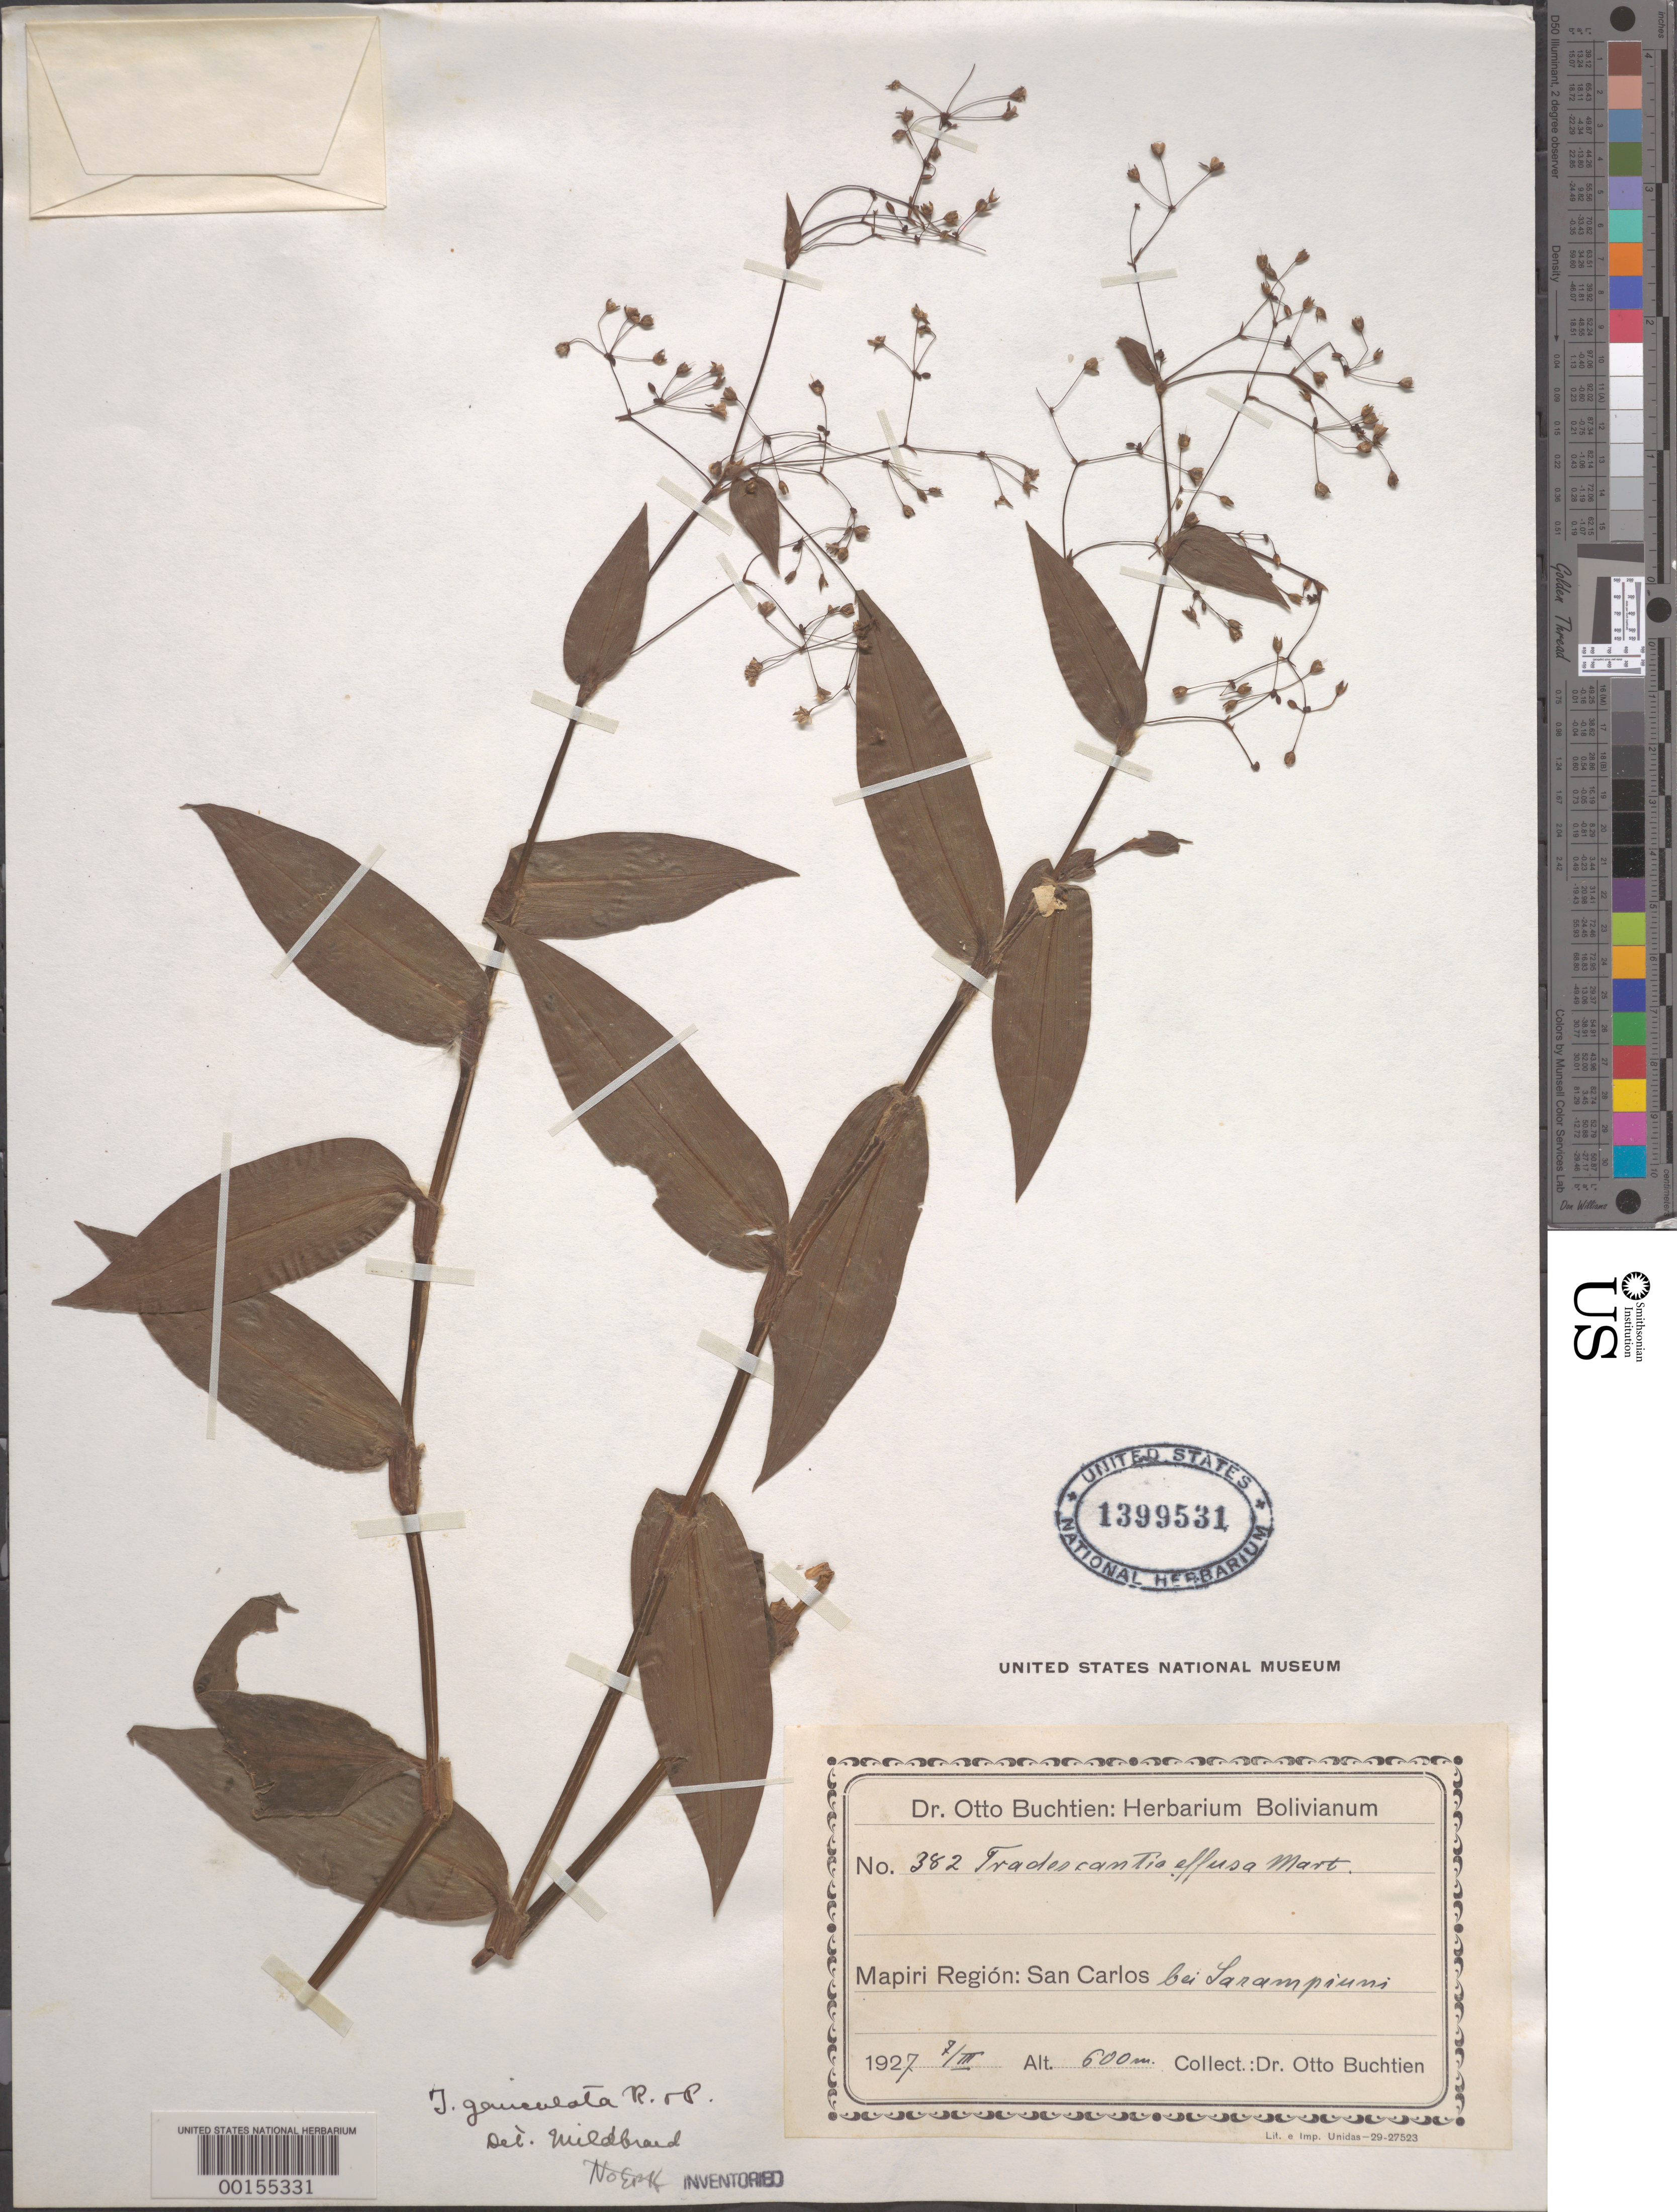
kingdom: Plantae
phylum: Tracheophyta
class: Liliopsida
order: Commelinales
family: Commelinaceae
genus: Gibasis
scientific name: Gibasis geniculata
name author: (Jacq.) Rohweder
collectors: O. Buchtien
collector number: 382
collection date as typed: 07 Mar 1927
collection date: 1927-03-07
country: Bolivia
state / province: La Paz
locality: San Carlos near Sarampinni, Mapiri region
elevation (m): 600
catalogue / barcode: US 1399531